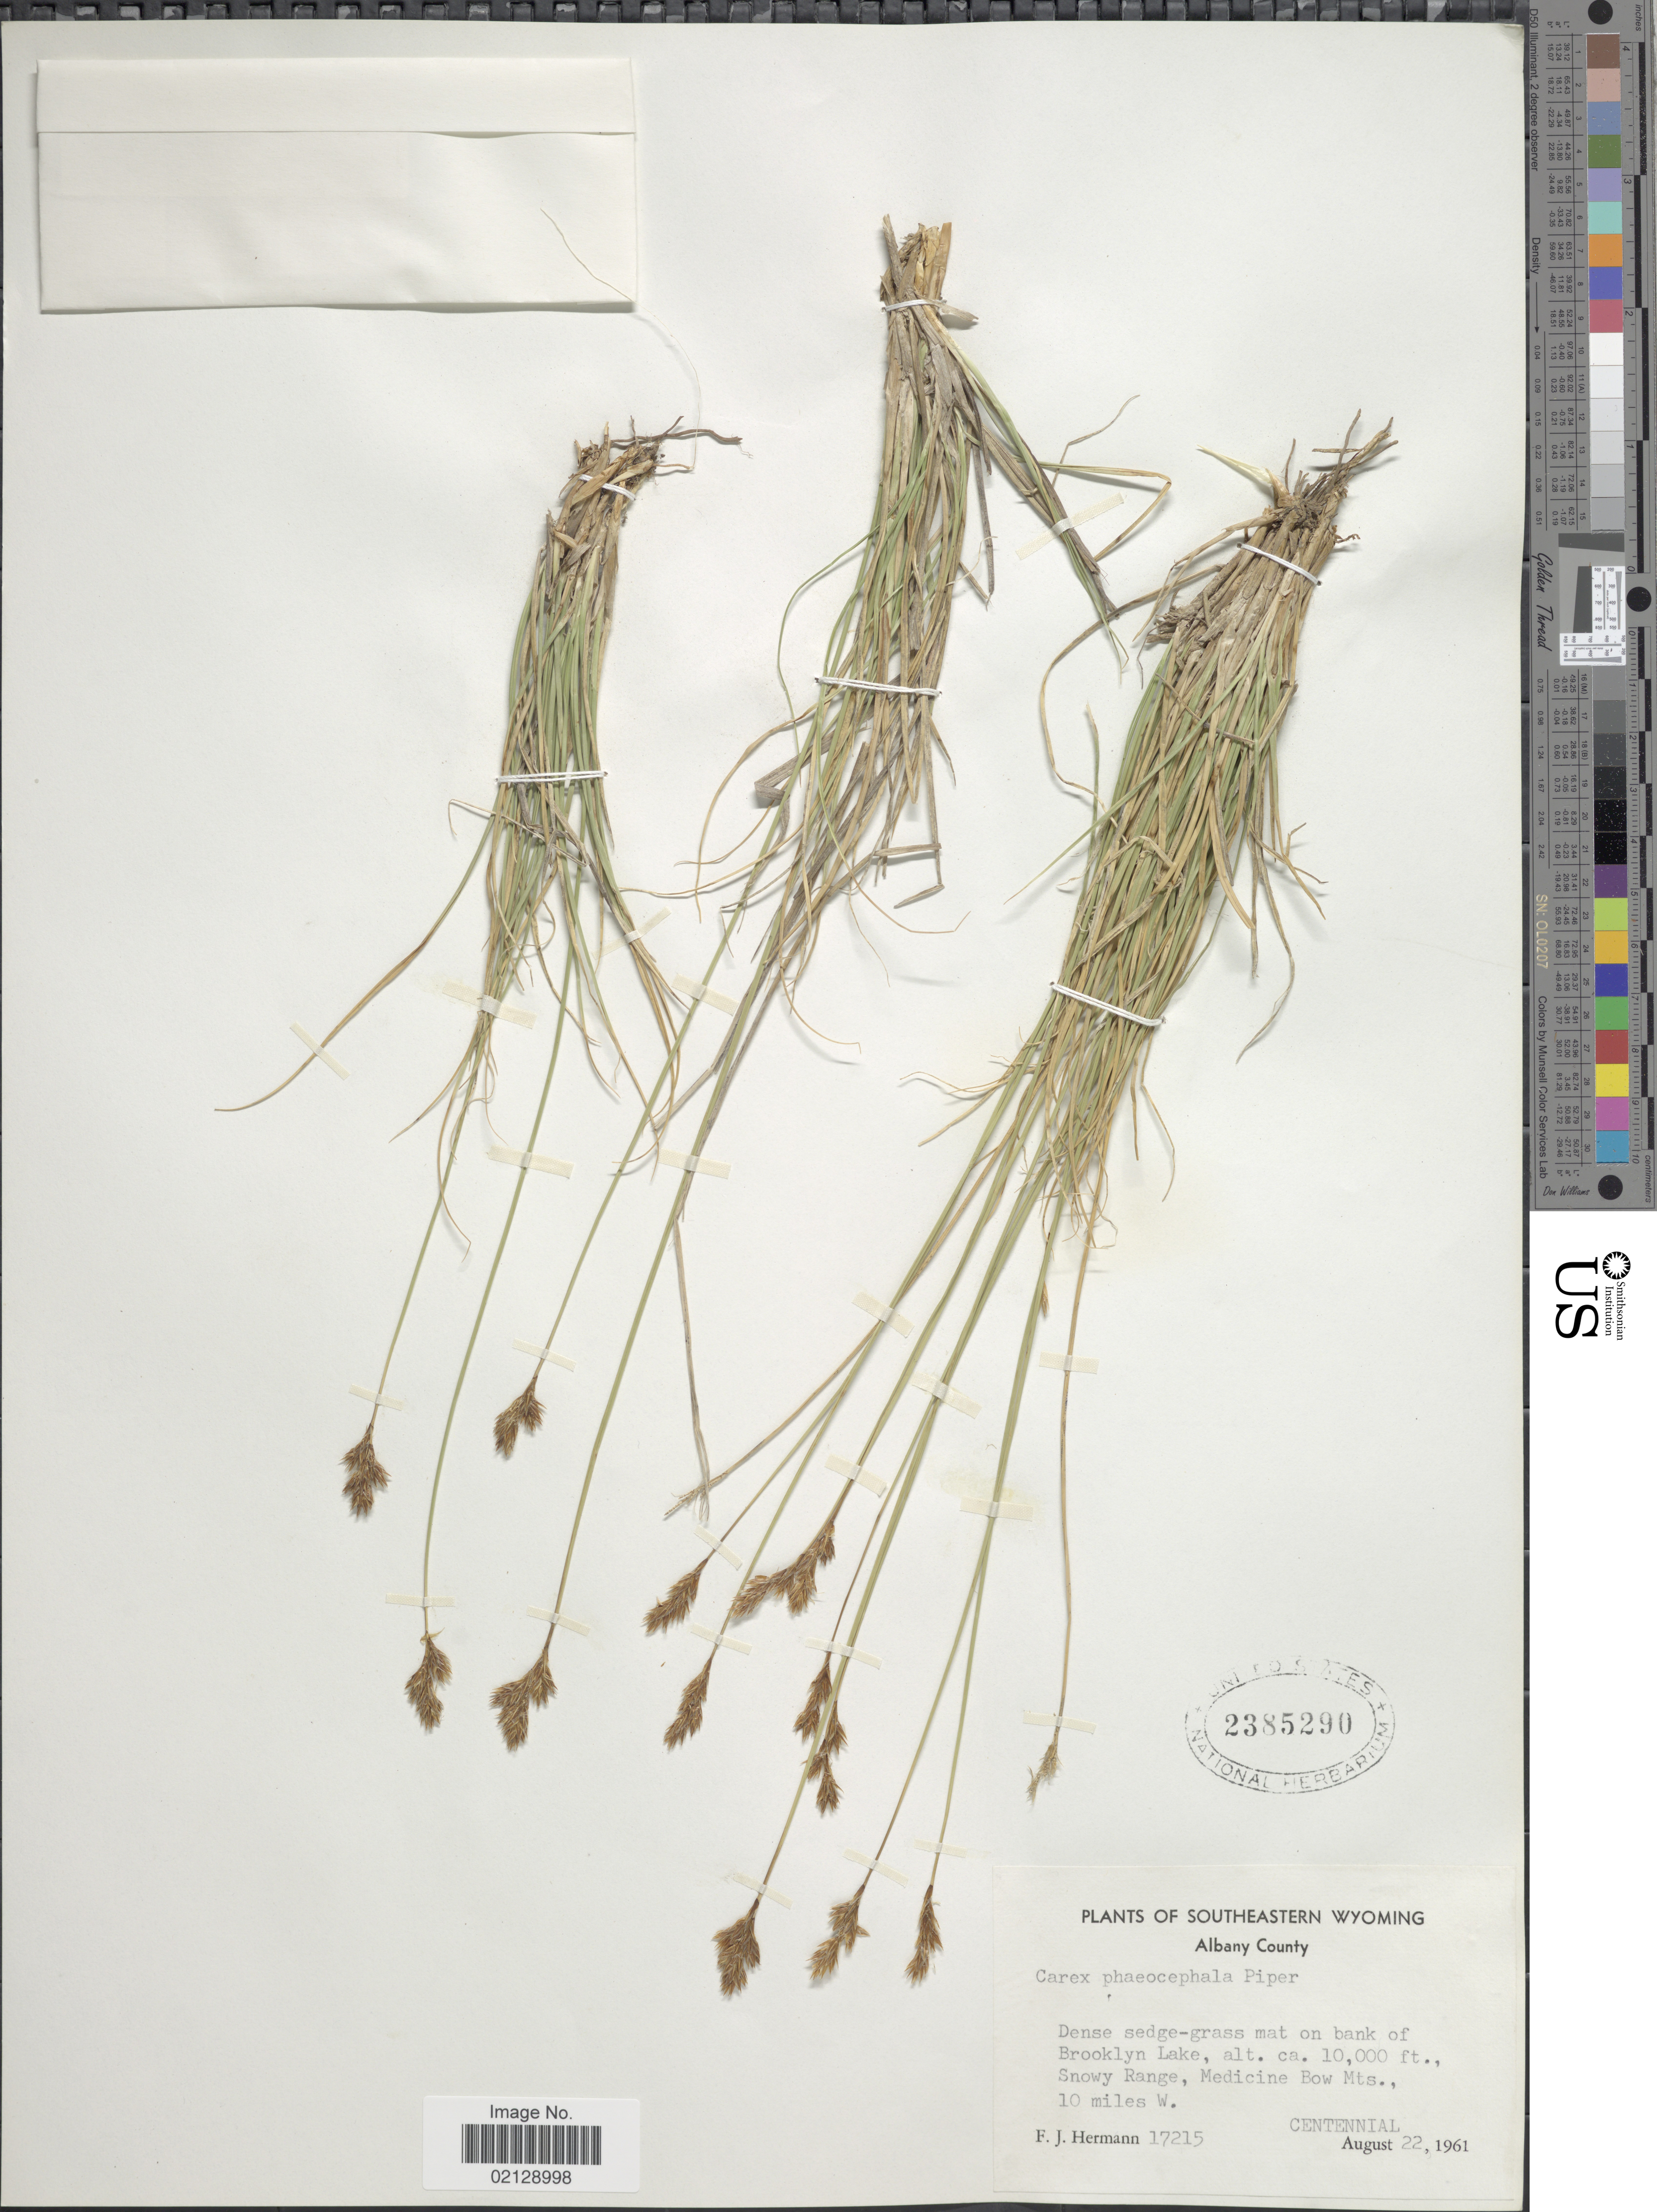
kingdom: Plantae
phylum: Tracheophyta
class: Liliopsida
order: Poales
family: Cyperaceae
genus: Carex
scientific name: Carex phaeocephala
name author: Piper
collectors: F. J. Hermann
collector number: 17215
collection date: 1961-08-22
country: United States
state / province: Wyoming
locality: Southeastern Wyoming, Albany County, Dense sedge-grass mat on bank of Brooklyn Lake, Snowy Range, Medicine Bow Mts., 10 miles W. Centennial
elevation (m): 3048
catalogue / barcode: US 2385290